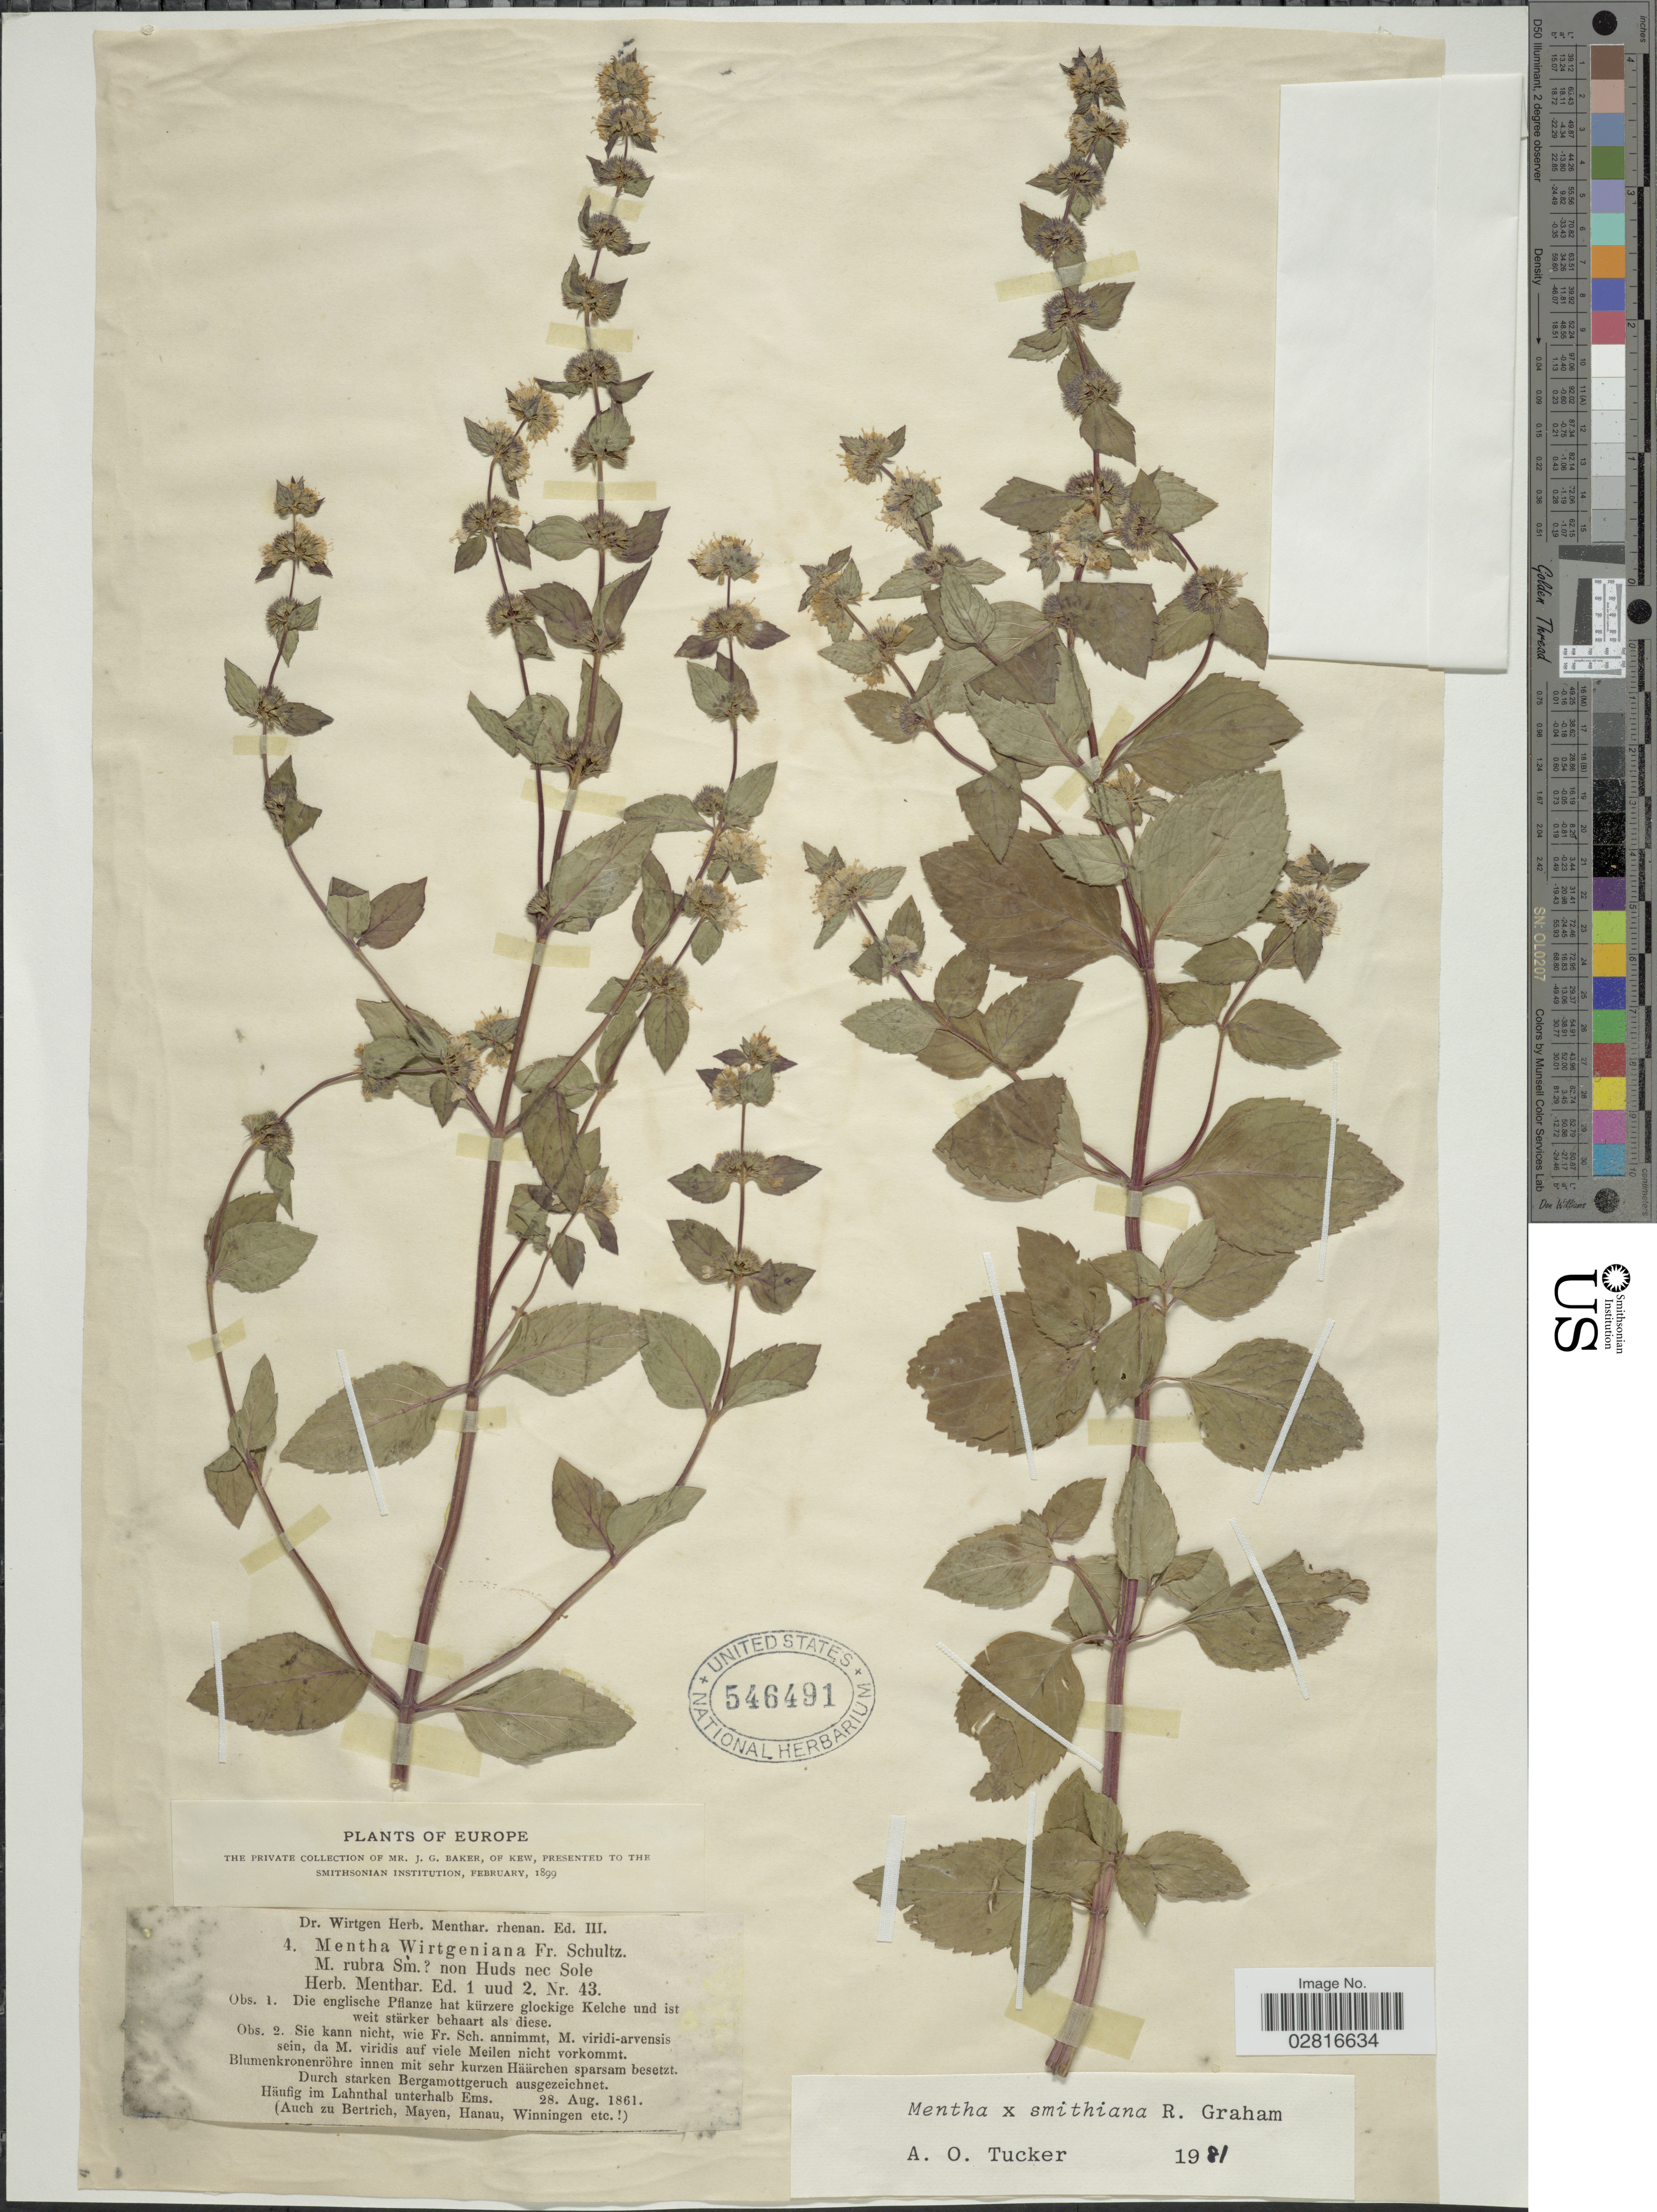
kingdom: Plantae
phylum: Tracheophyta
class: Magnoliopsida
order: Lamiales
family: Lamiaceae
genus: Mentha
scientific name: Mentha x smithiana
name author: R.A. Graham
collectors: J. G. Baker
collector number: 4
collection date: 1861-08-28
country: Germany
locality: Europe. Durch starken Bergamottgeruch ausgezeichnet. Häufig im Lahnthal unterhalb Ems.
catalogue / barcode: US 546491